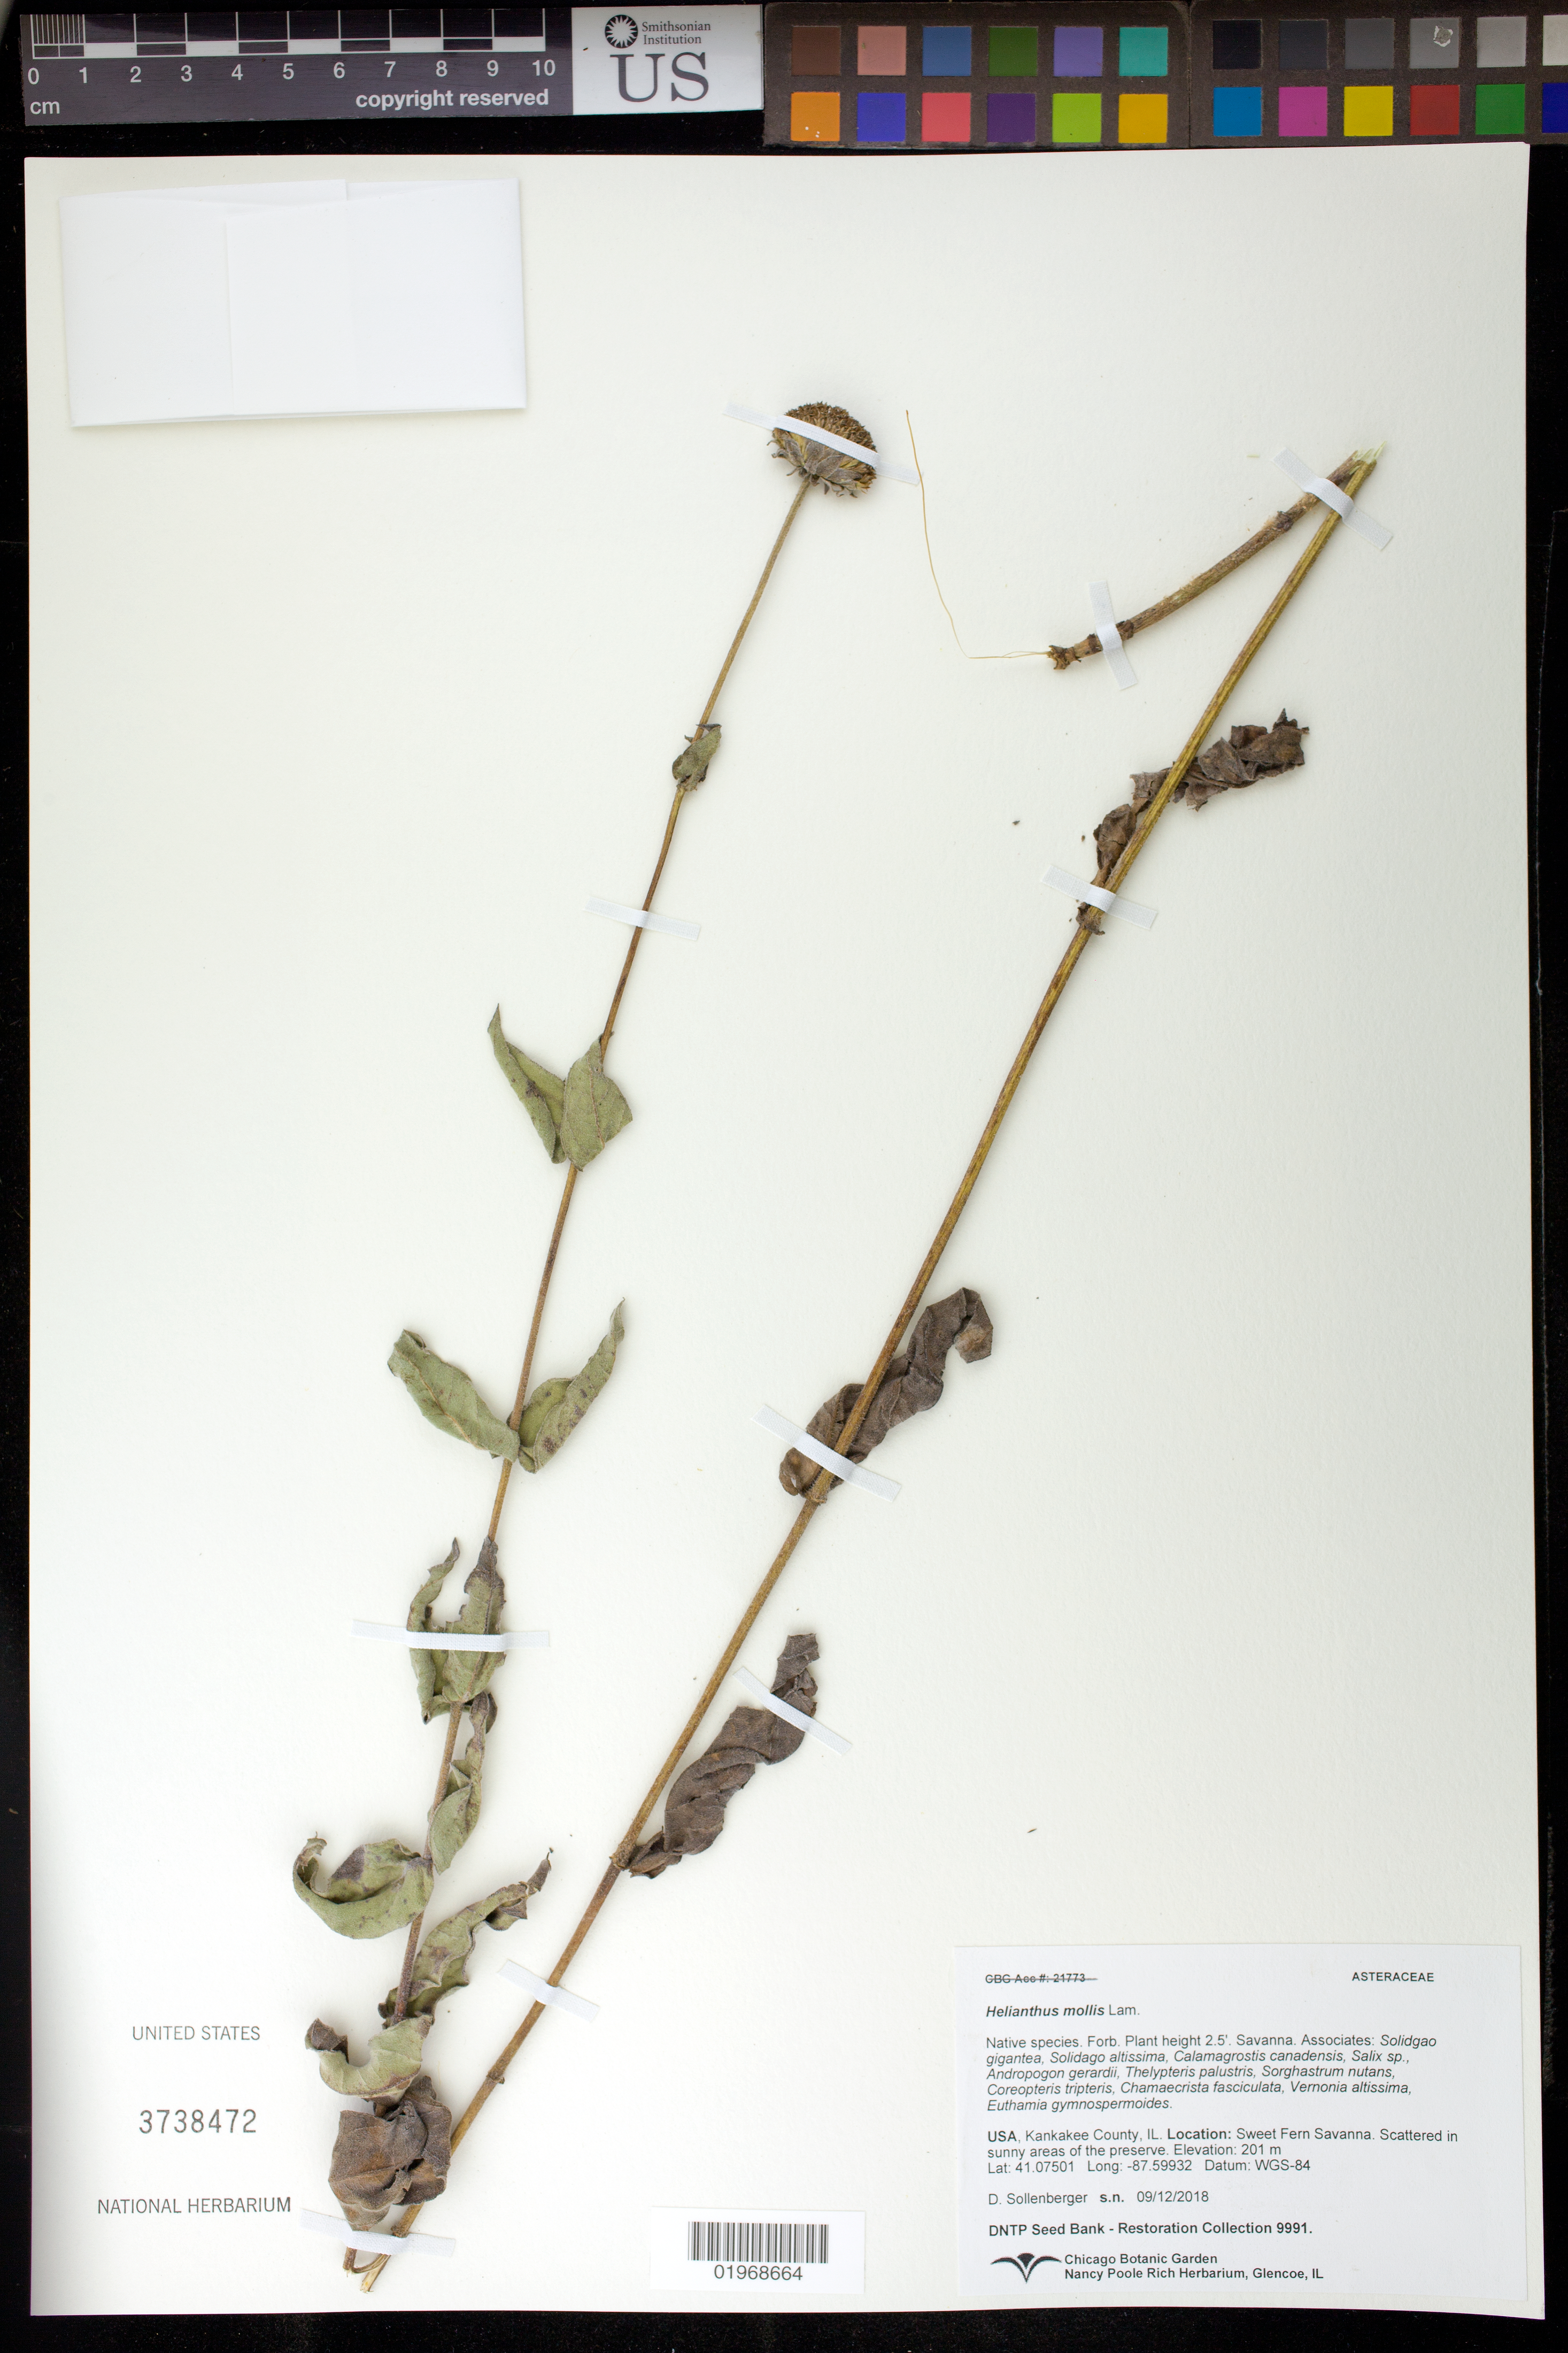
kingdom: Plantae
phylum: Tracheophyta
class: Magnoliopsida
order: Asterales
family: Asteraceae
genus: Helianthus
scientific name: Helianthus mollis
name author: Lam.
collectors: D. Sollenberger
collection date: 2018-09-12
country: United States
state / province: Illinois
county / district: Kankakee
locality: Sweet Fern Savanna,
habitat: Savanna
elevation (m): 201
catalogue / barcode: US 3738472